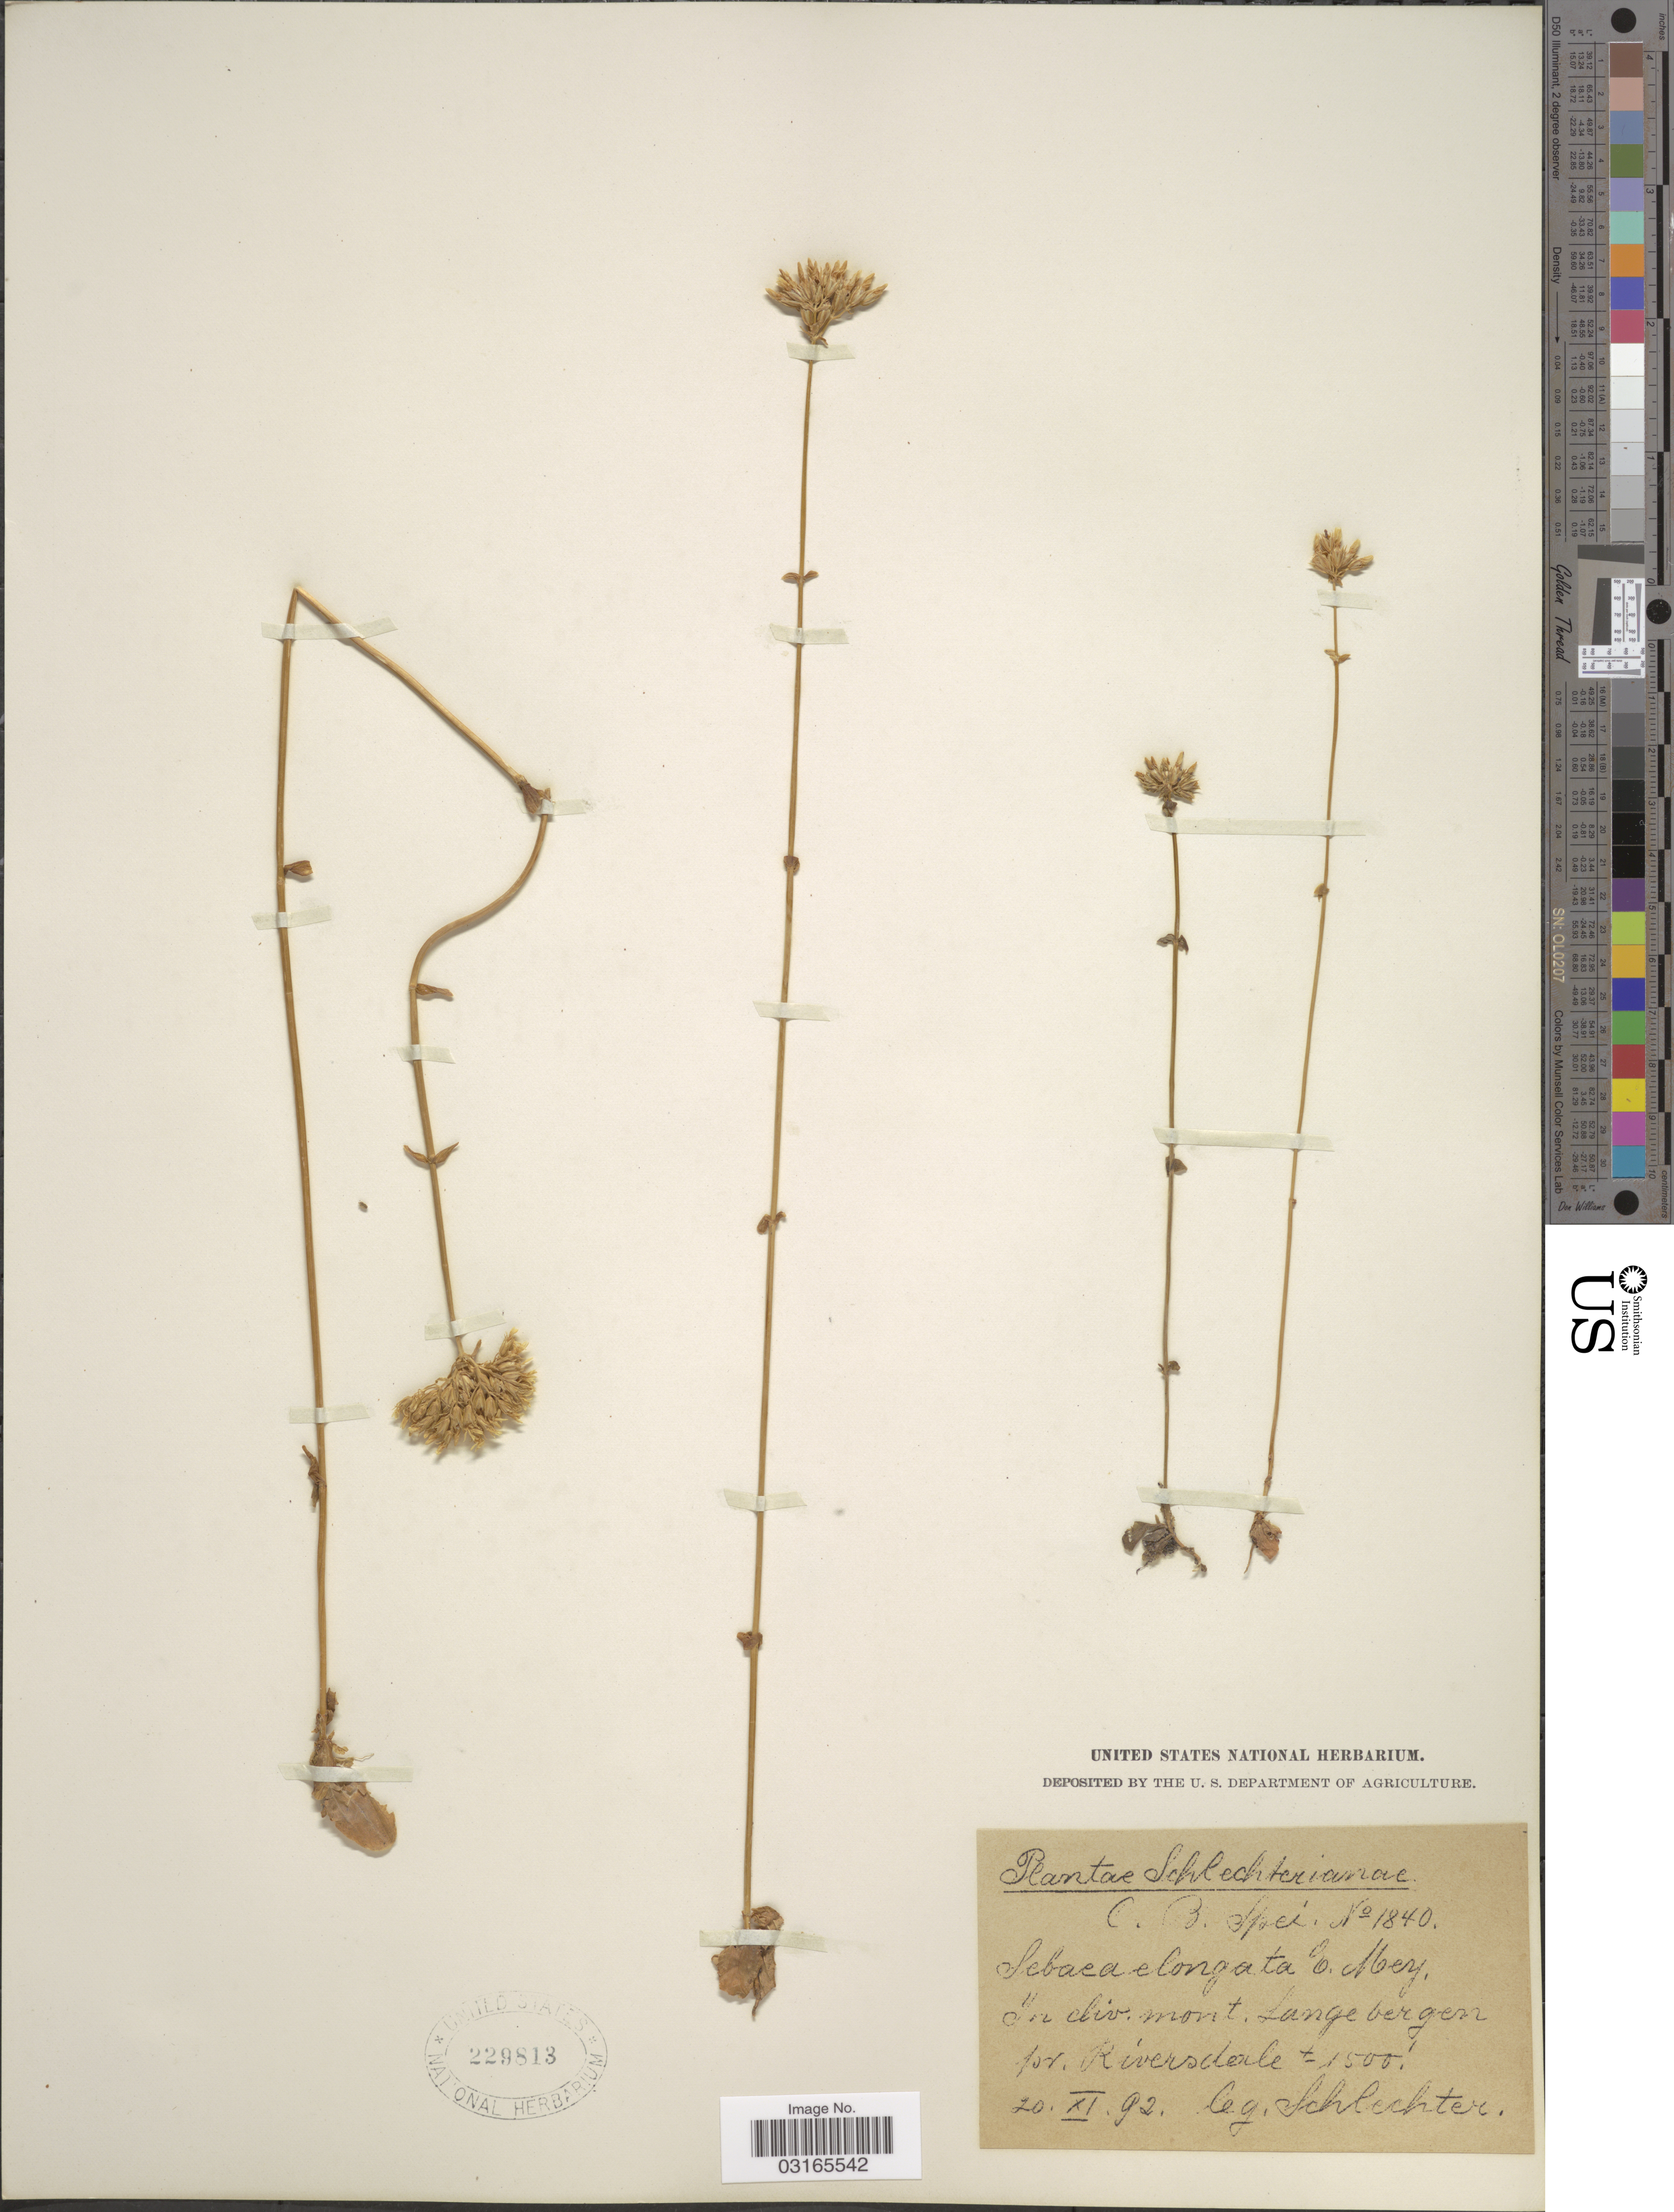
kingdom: Plantae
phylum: Tracheophyta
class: Magnoliopsida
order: Gentianales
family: Gentianaceae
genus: Sebaea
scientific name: Sebaea elongata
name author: E. Mey.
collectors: Schlechter, --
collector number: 1840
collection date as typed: Transcribed d/m/y: 20/11/92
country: South Africa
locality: C.B. Spei. In cliv. mont. Langebergen pr. Riversdale.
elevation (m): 457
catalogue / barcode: US 229813